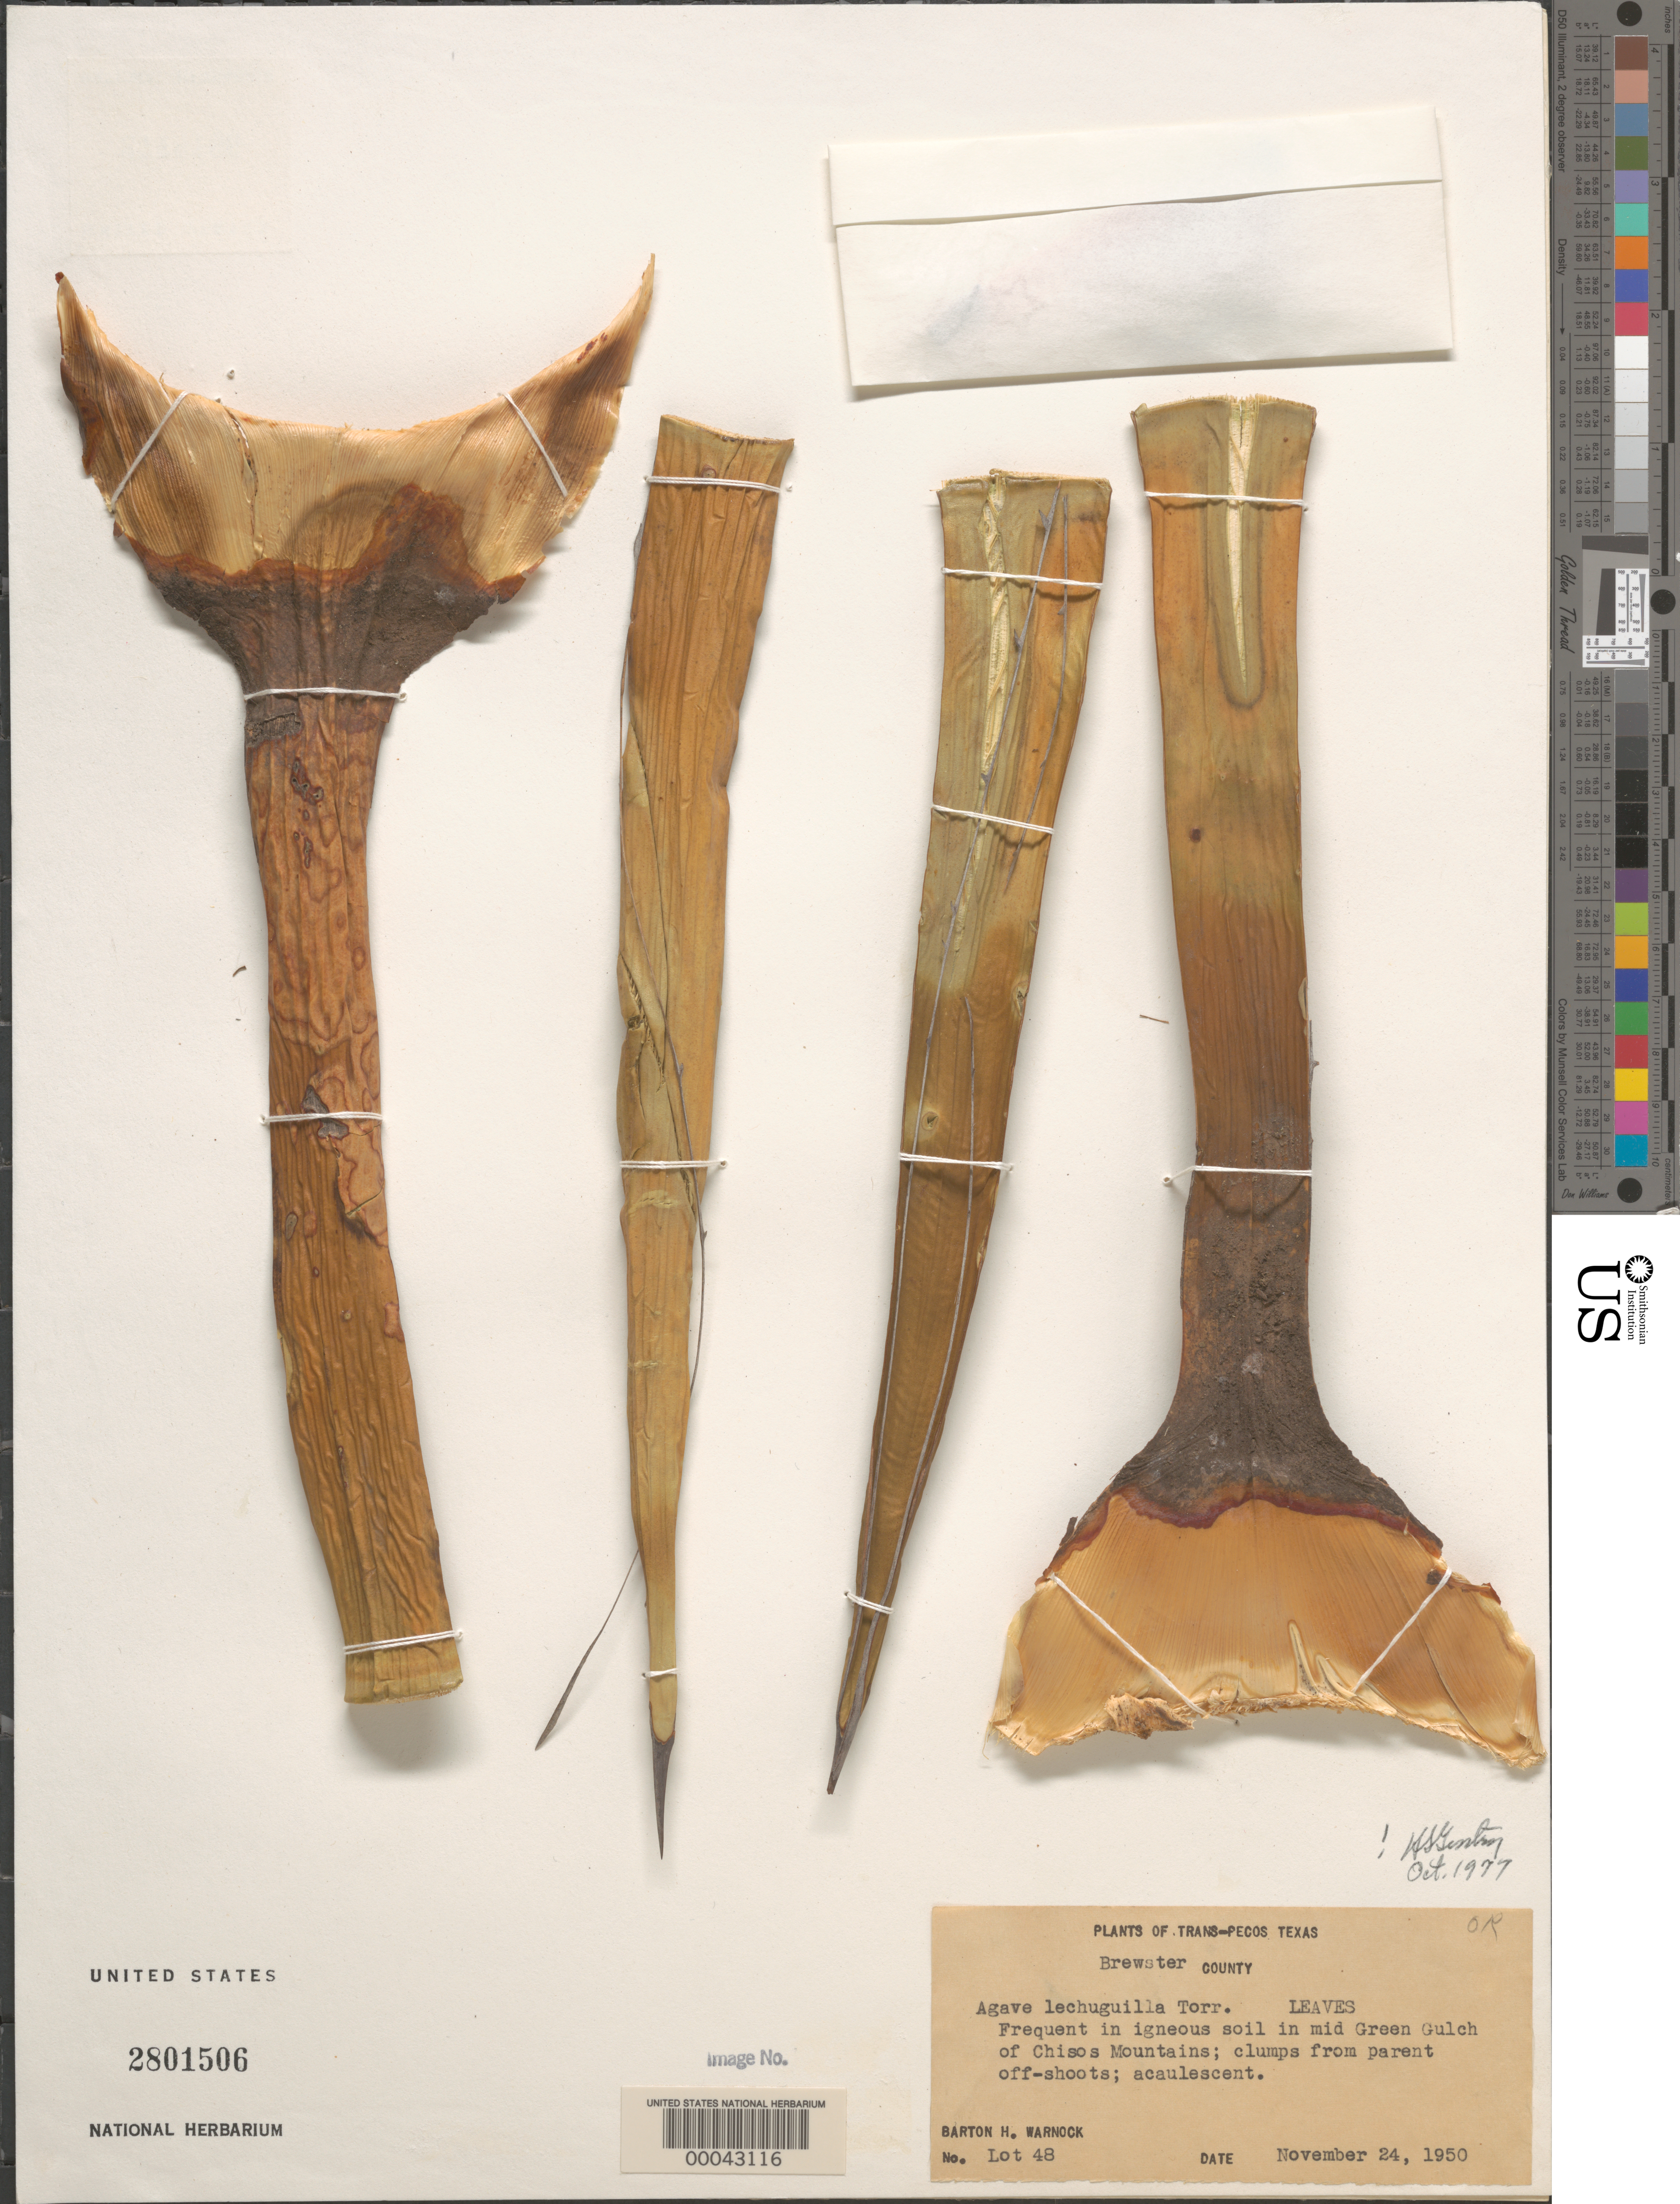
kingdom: Plantae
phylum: Tracheophyta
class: Liliopsida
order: Asparagales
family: Asparagaceae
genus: Agave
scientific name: Agave lechuguilla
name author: Torr.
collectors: B. H. Warnock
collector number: Lot 48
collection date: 1950-11-24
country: United States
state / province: Texas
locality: Trans-Pecos Texas. Brewster County. Frequent in igneous soil in mid Green Gulch of Chisos Mountains.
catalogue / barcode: US 2801506